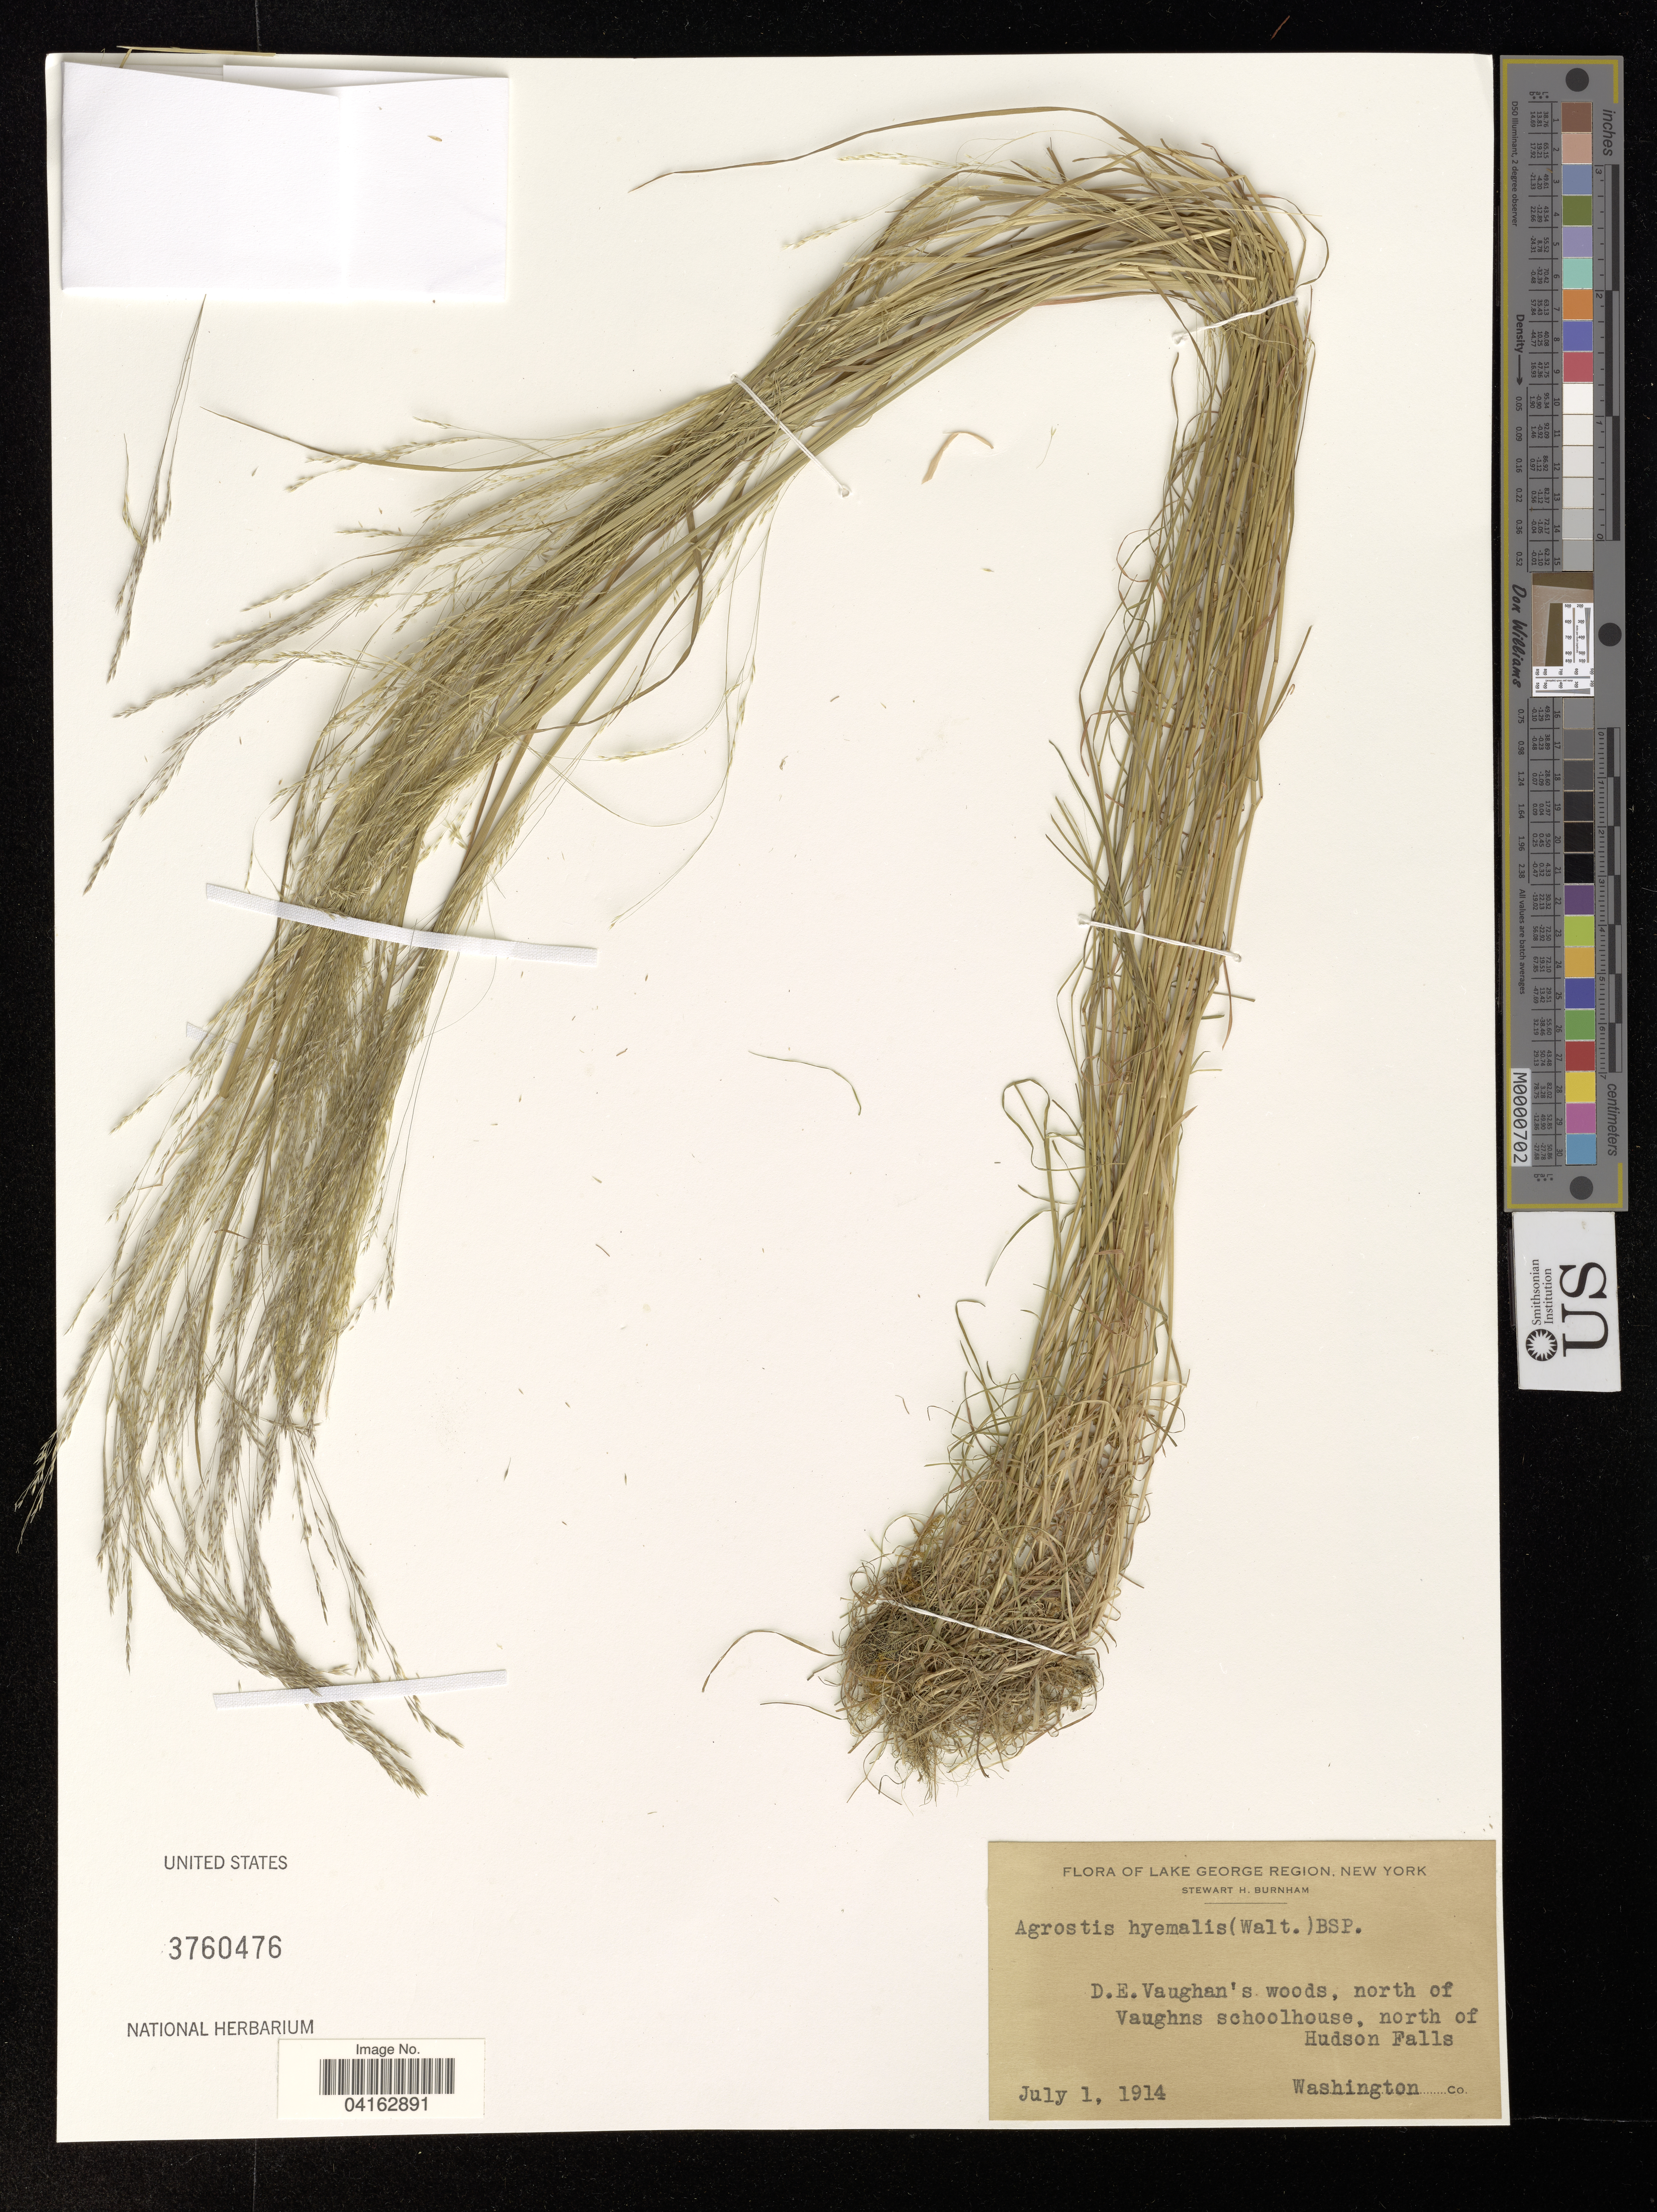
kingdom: Plantae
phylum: Tracheophyta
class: Liliopsida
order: Poales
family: Poaceae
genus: Agrostis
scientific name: Agrostis hyemalis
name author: (Walter) Britton et al.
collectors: S. Burnham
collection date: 1914-07-01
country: United States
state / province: New York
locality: Lake George Region. D.E. Vaughan's woods, north of Vaughns schoolhouse, north of Hudson Falls. Washington co.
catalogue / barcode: US 3760476